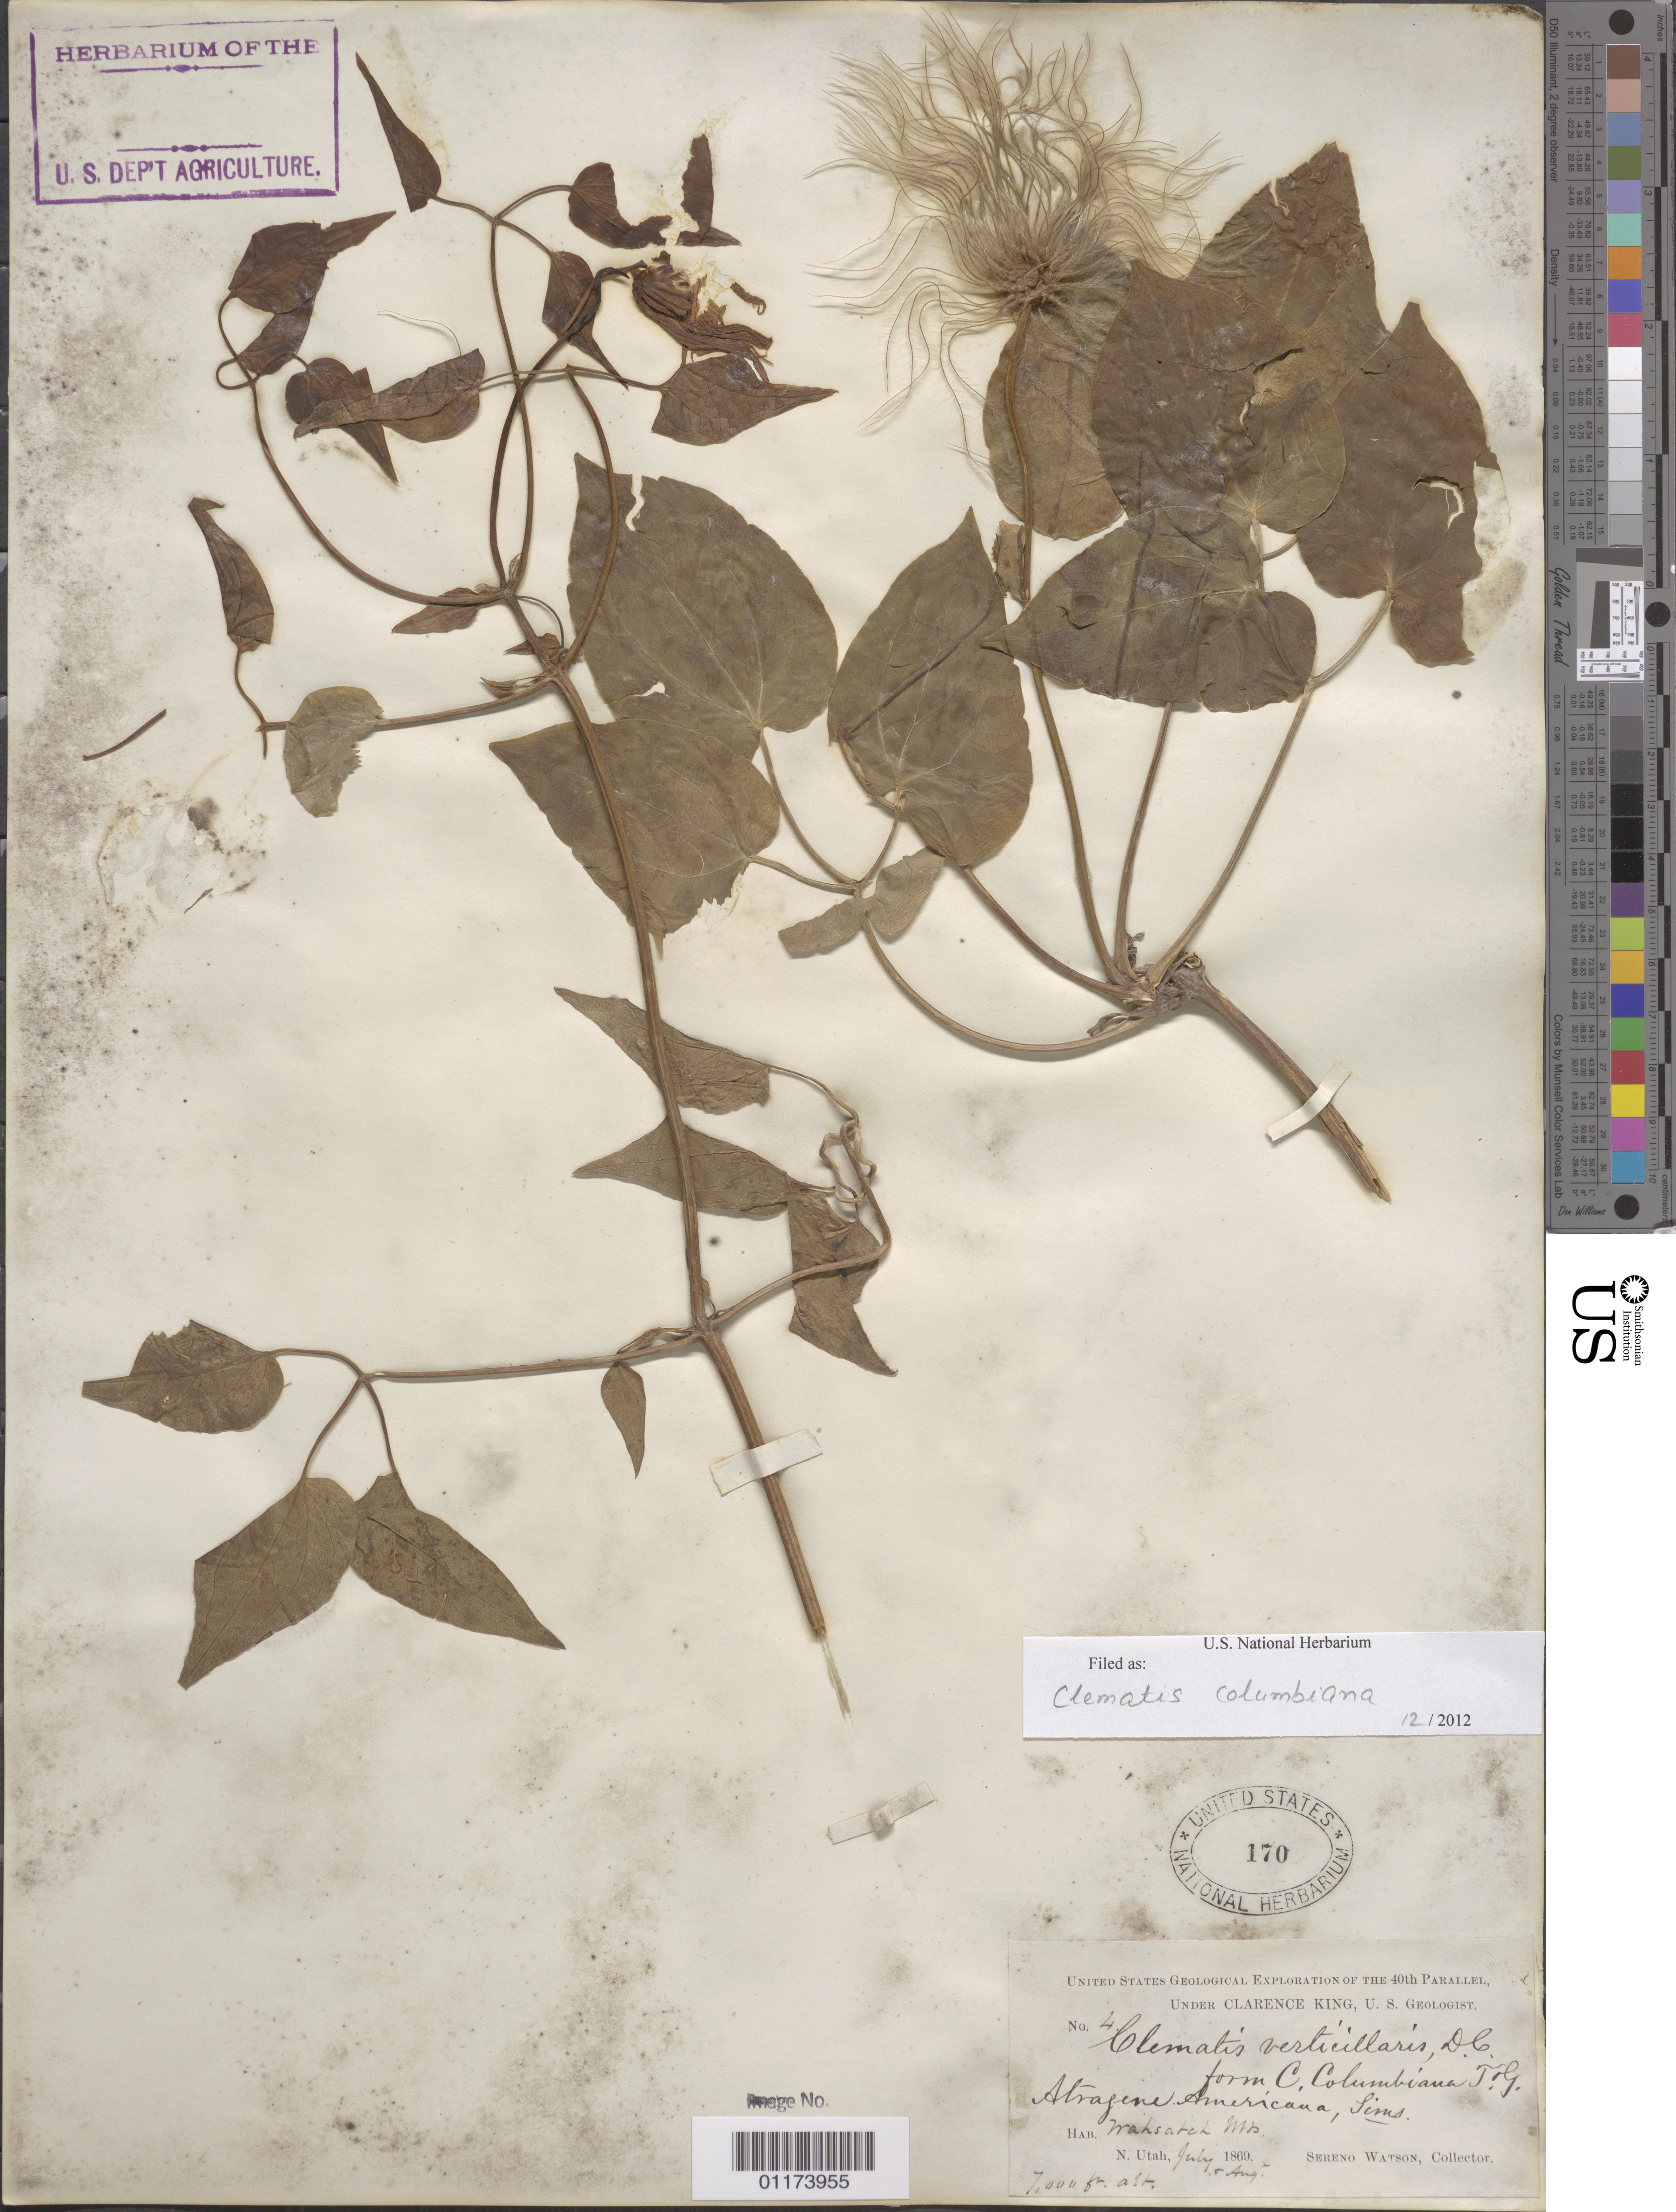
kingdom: Plantae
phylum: Tracheophyta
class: Magnoliopsida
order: Ranunculales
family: Ranunculaceae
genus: Clematis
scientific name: Clematis occidentalis var. grosseserrata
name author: (Rydb.) J.S. Pringle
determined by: Strong, M. T., (US), Smithsonian Institution - National Museum of Natural History (UNITED STATES)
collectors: S. Watson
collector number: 4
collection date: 1869-07,1869-08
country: United States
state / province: Utah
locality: Wasatch Mts.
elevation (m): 2134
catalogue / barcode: US 170